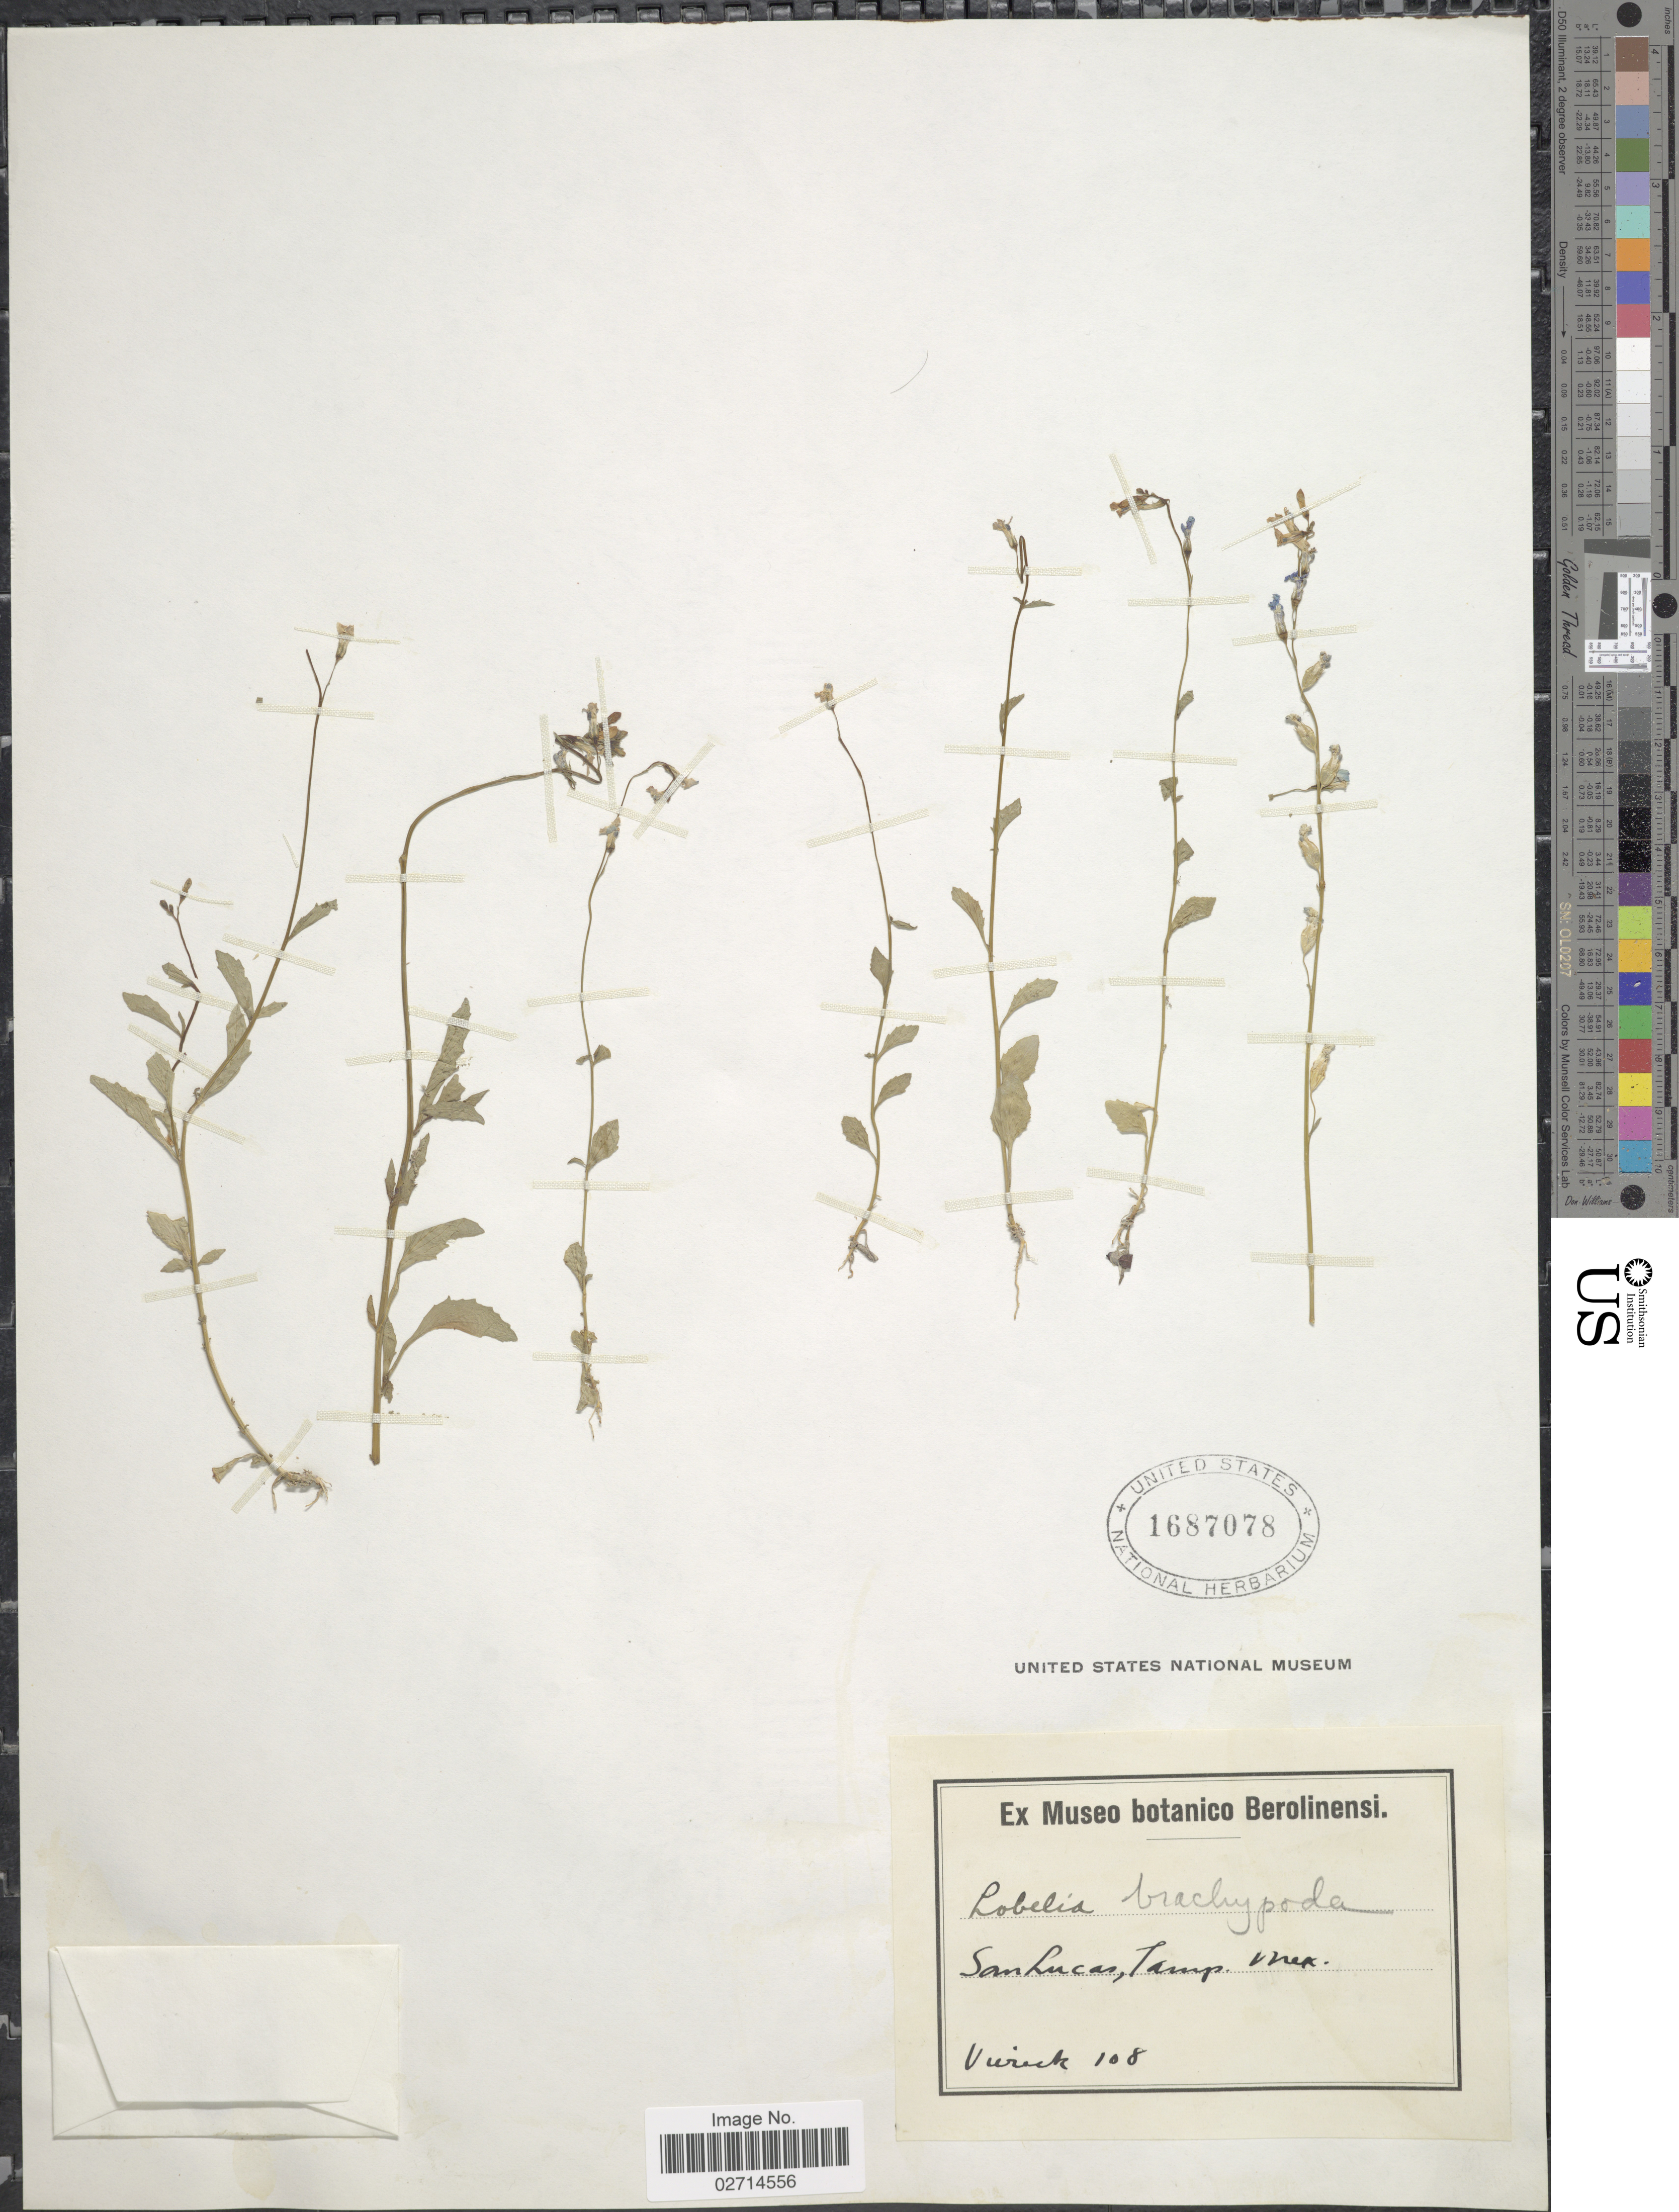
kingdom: Plantae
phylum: Tracheophyta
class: Magnoliopsida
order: Asterales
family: Campanulaceae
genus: Lobelia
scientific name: Lobelia brachypoda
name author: (A. Gray) Small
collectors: -. Viereck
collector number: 108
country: Mexico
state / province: Tamaulipas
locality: San Lucas, Tamp.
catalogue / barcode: US 1687078